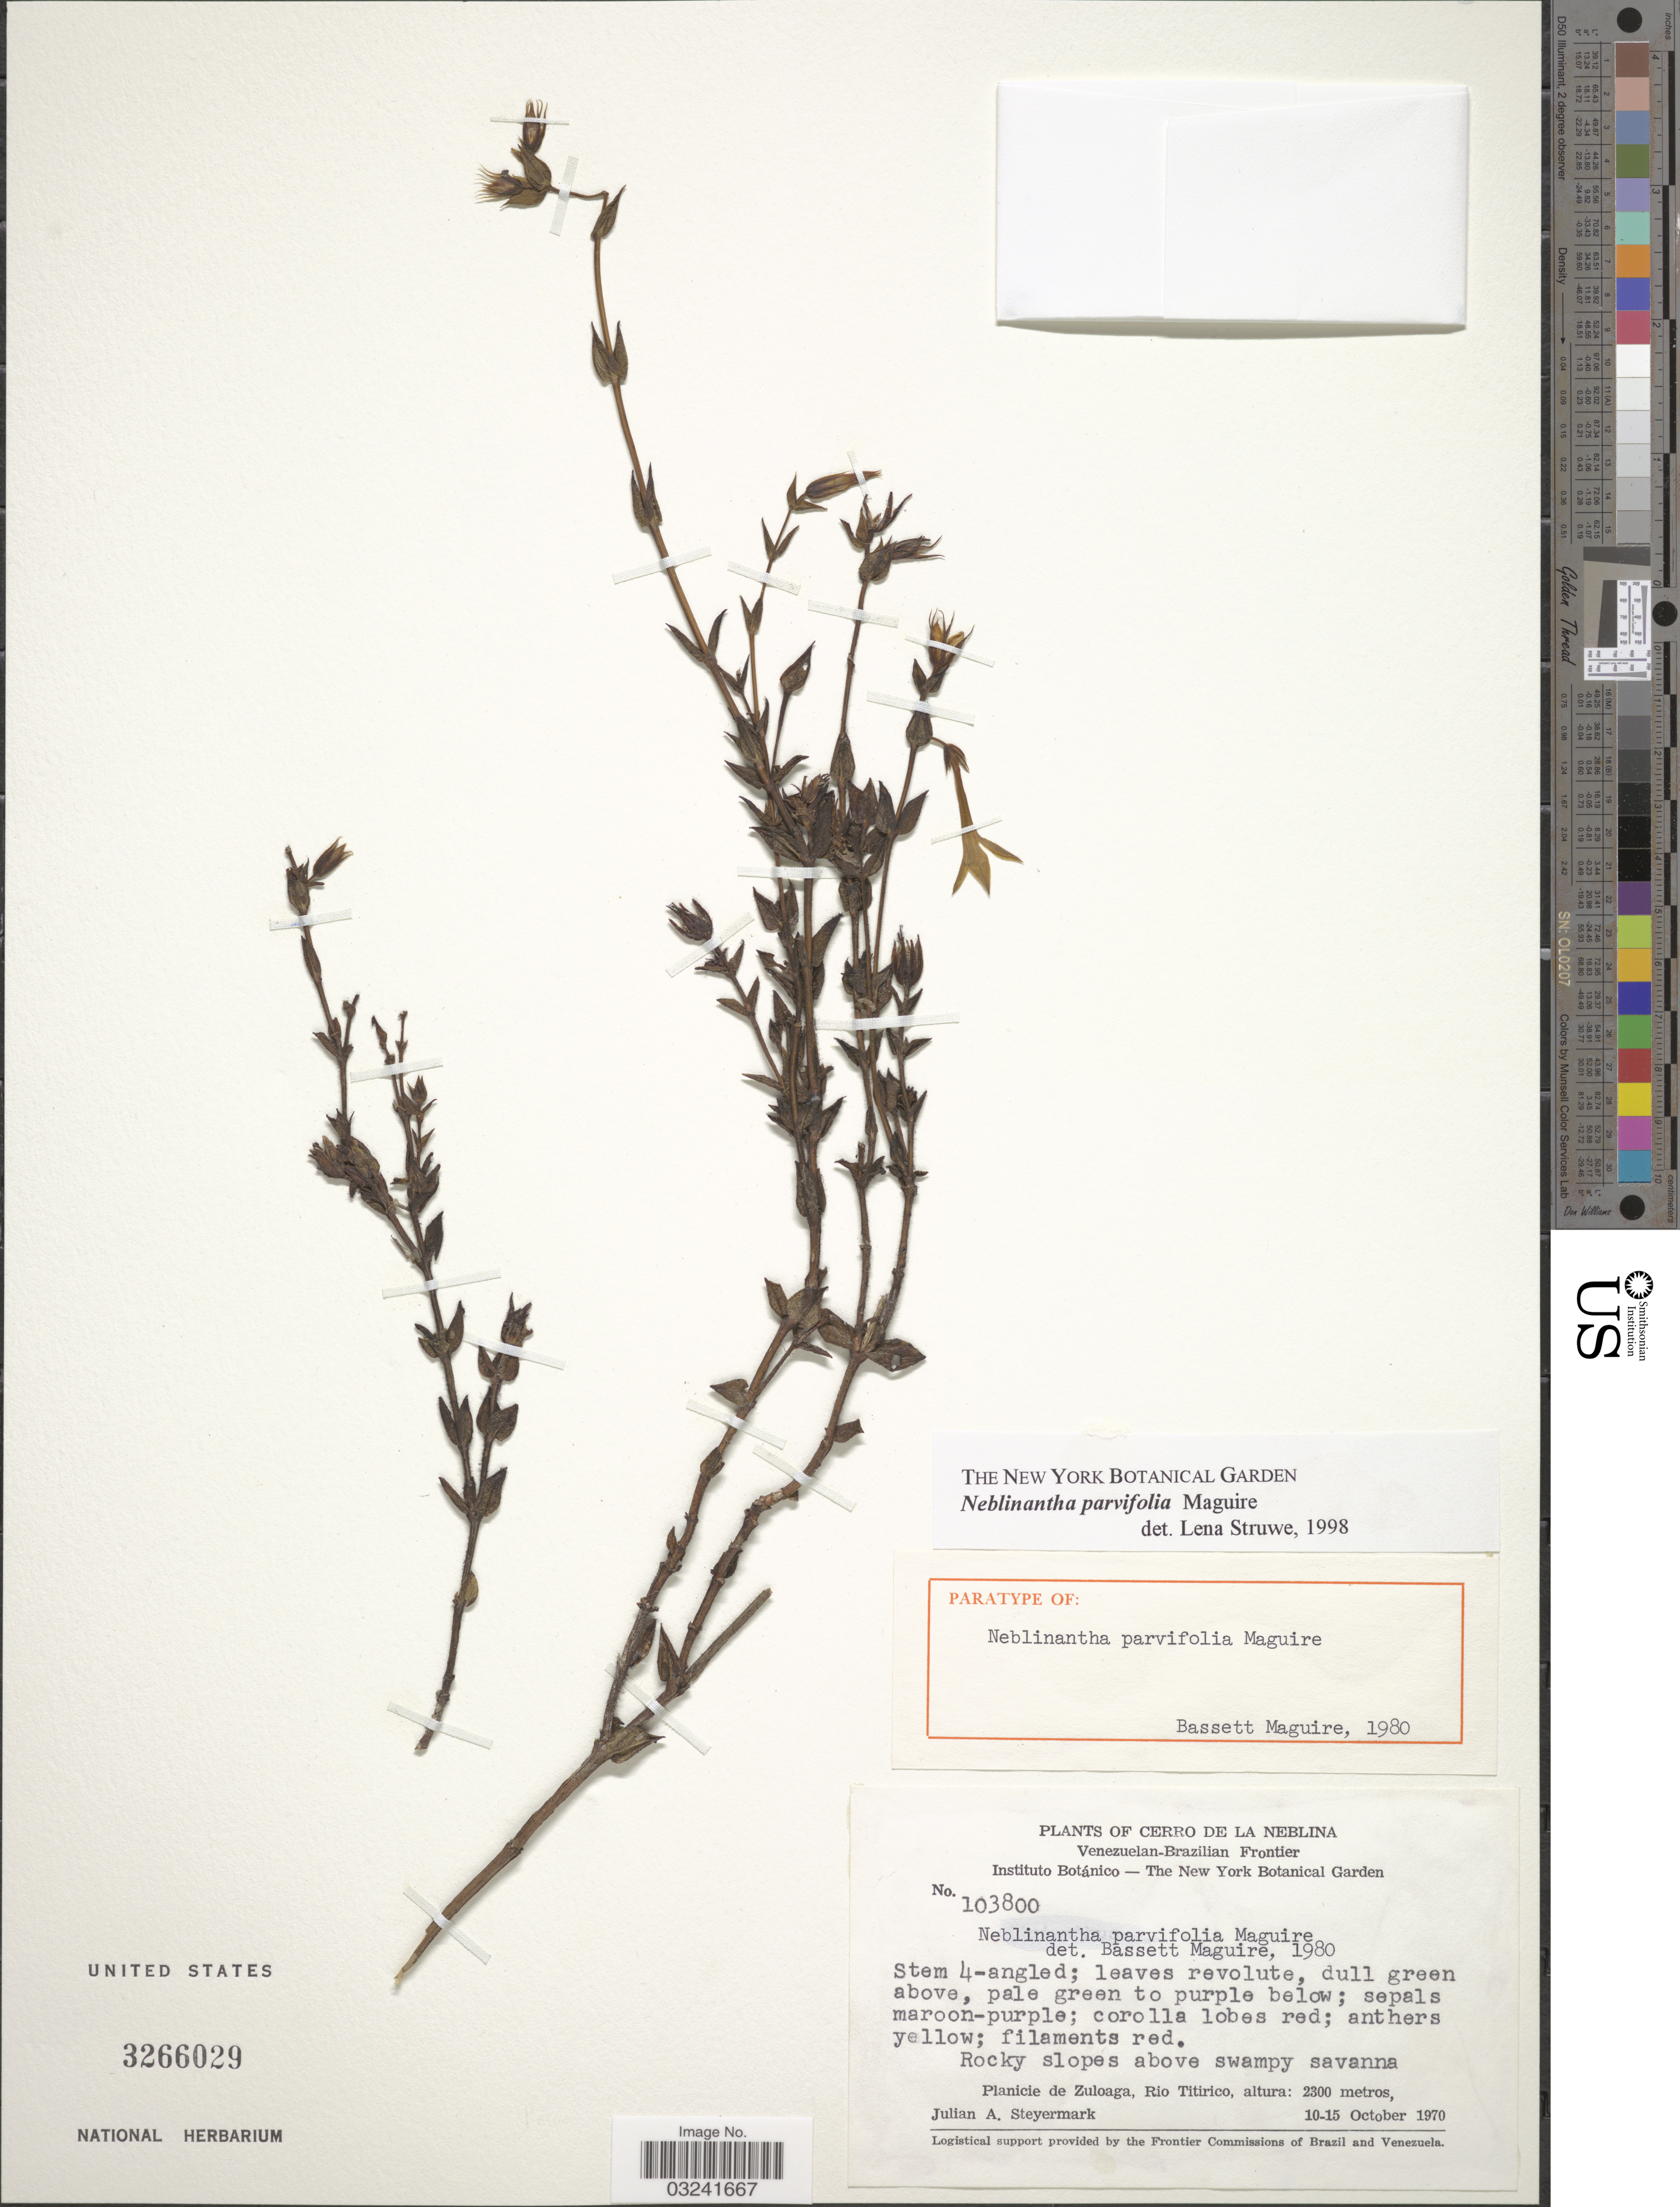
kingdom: Plantae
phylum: Tracheophyta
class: Magnoliopsida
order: Gentianales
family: Gentianaceae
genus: Neblinantha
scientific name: Neblinantha parvifolia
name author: Maguire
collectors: J. Steyermark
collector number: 103800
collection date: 1970-10-10/1970-10-15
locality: Cerro de la Neblina, Venezuelan-Brazilian Frontier, Planicie de Zuloaga, Rio Titirico.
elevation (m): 2300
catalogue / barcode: US 3266029